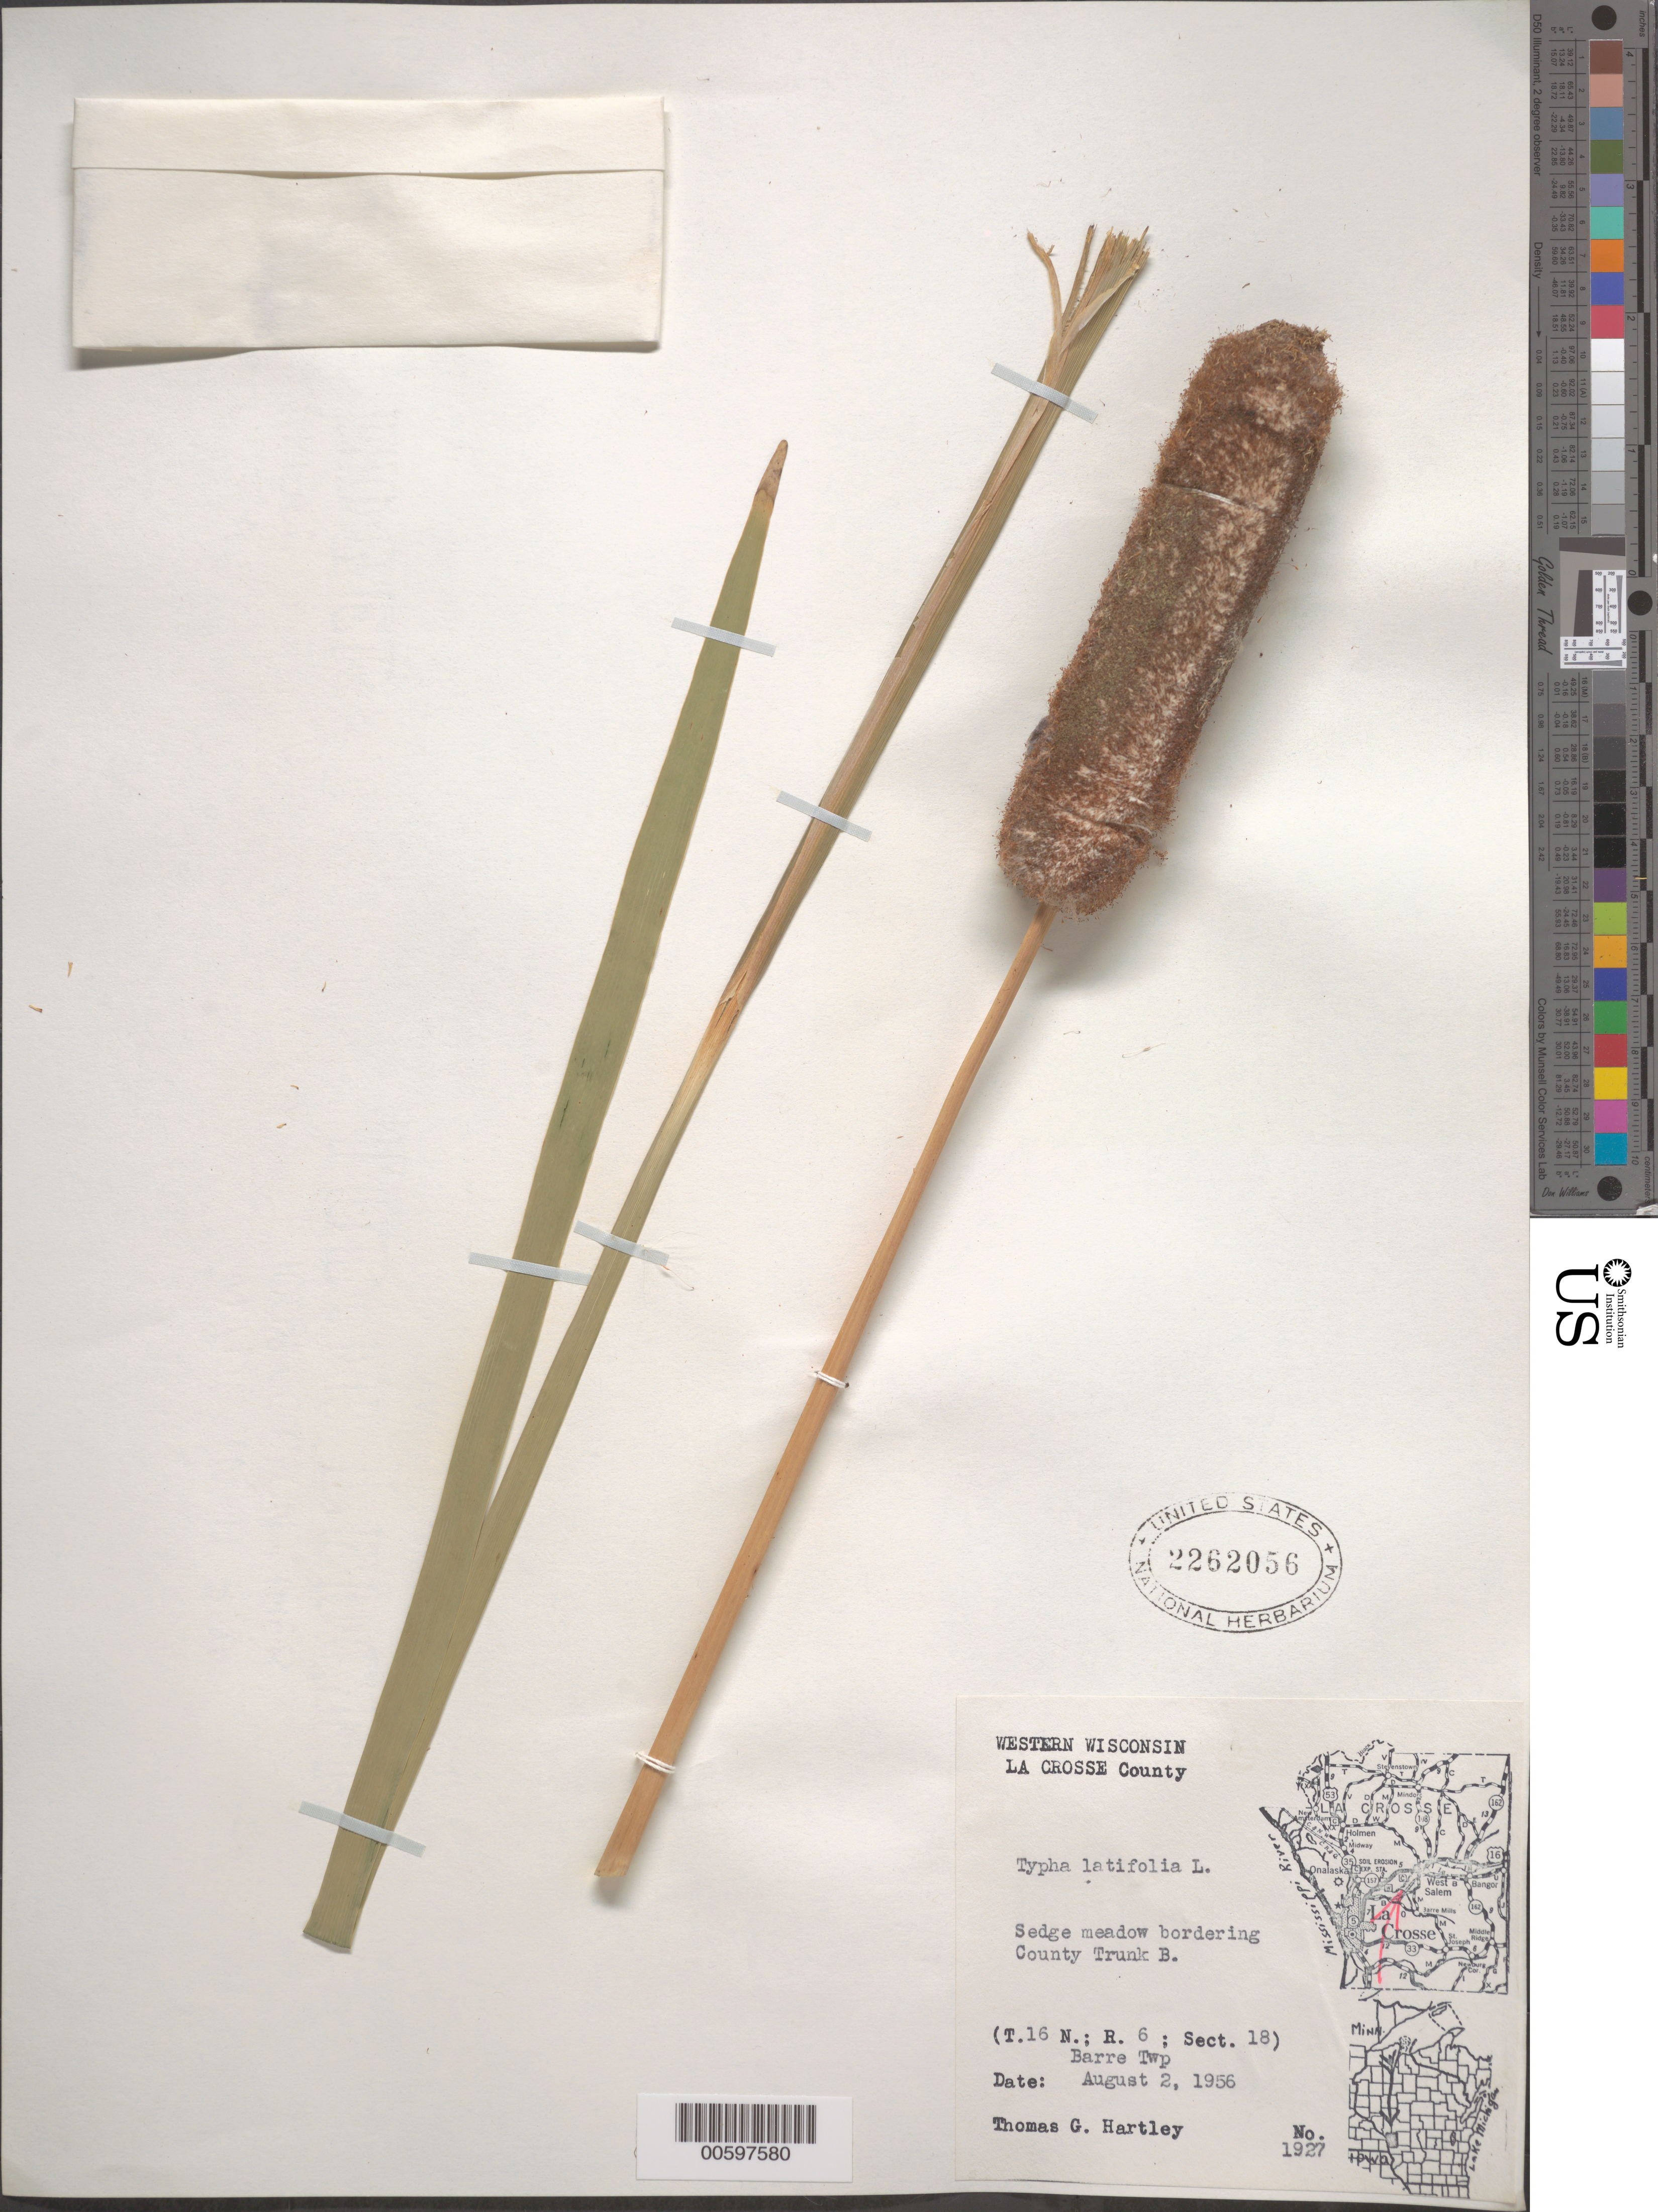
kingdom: Plantae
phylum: Tracheophyta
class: Liliopsida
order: Poales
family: Typhaceae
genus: Typha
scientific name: Typha latifolia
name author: L.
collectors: T. G. Hartley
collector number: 1927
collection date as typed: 02 Aug 1956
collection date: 1956-08-02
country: United States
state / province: Wisconsin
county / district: La Crosse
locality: Barre Twp.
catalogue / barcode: US 2262056